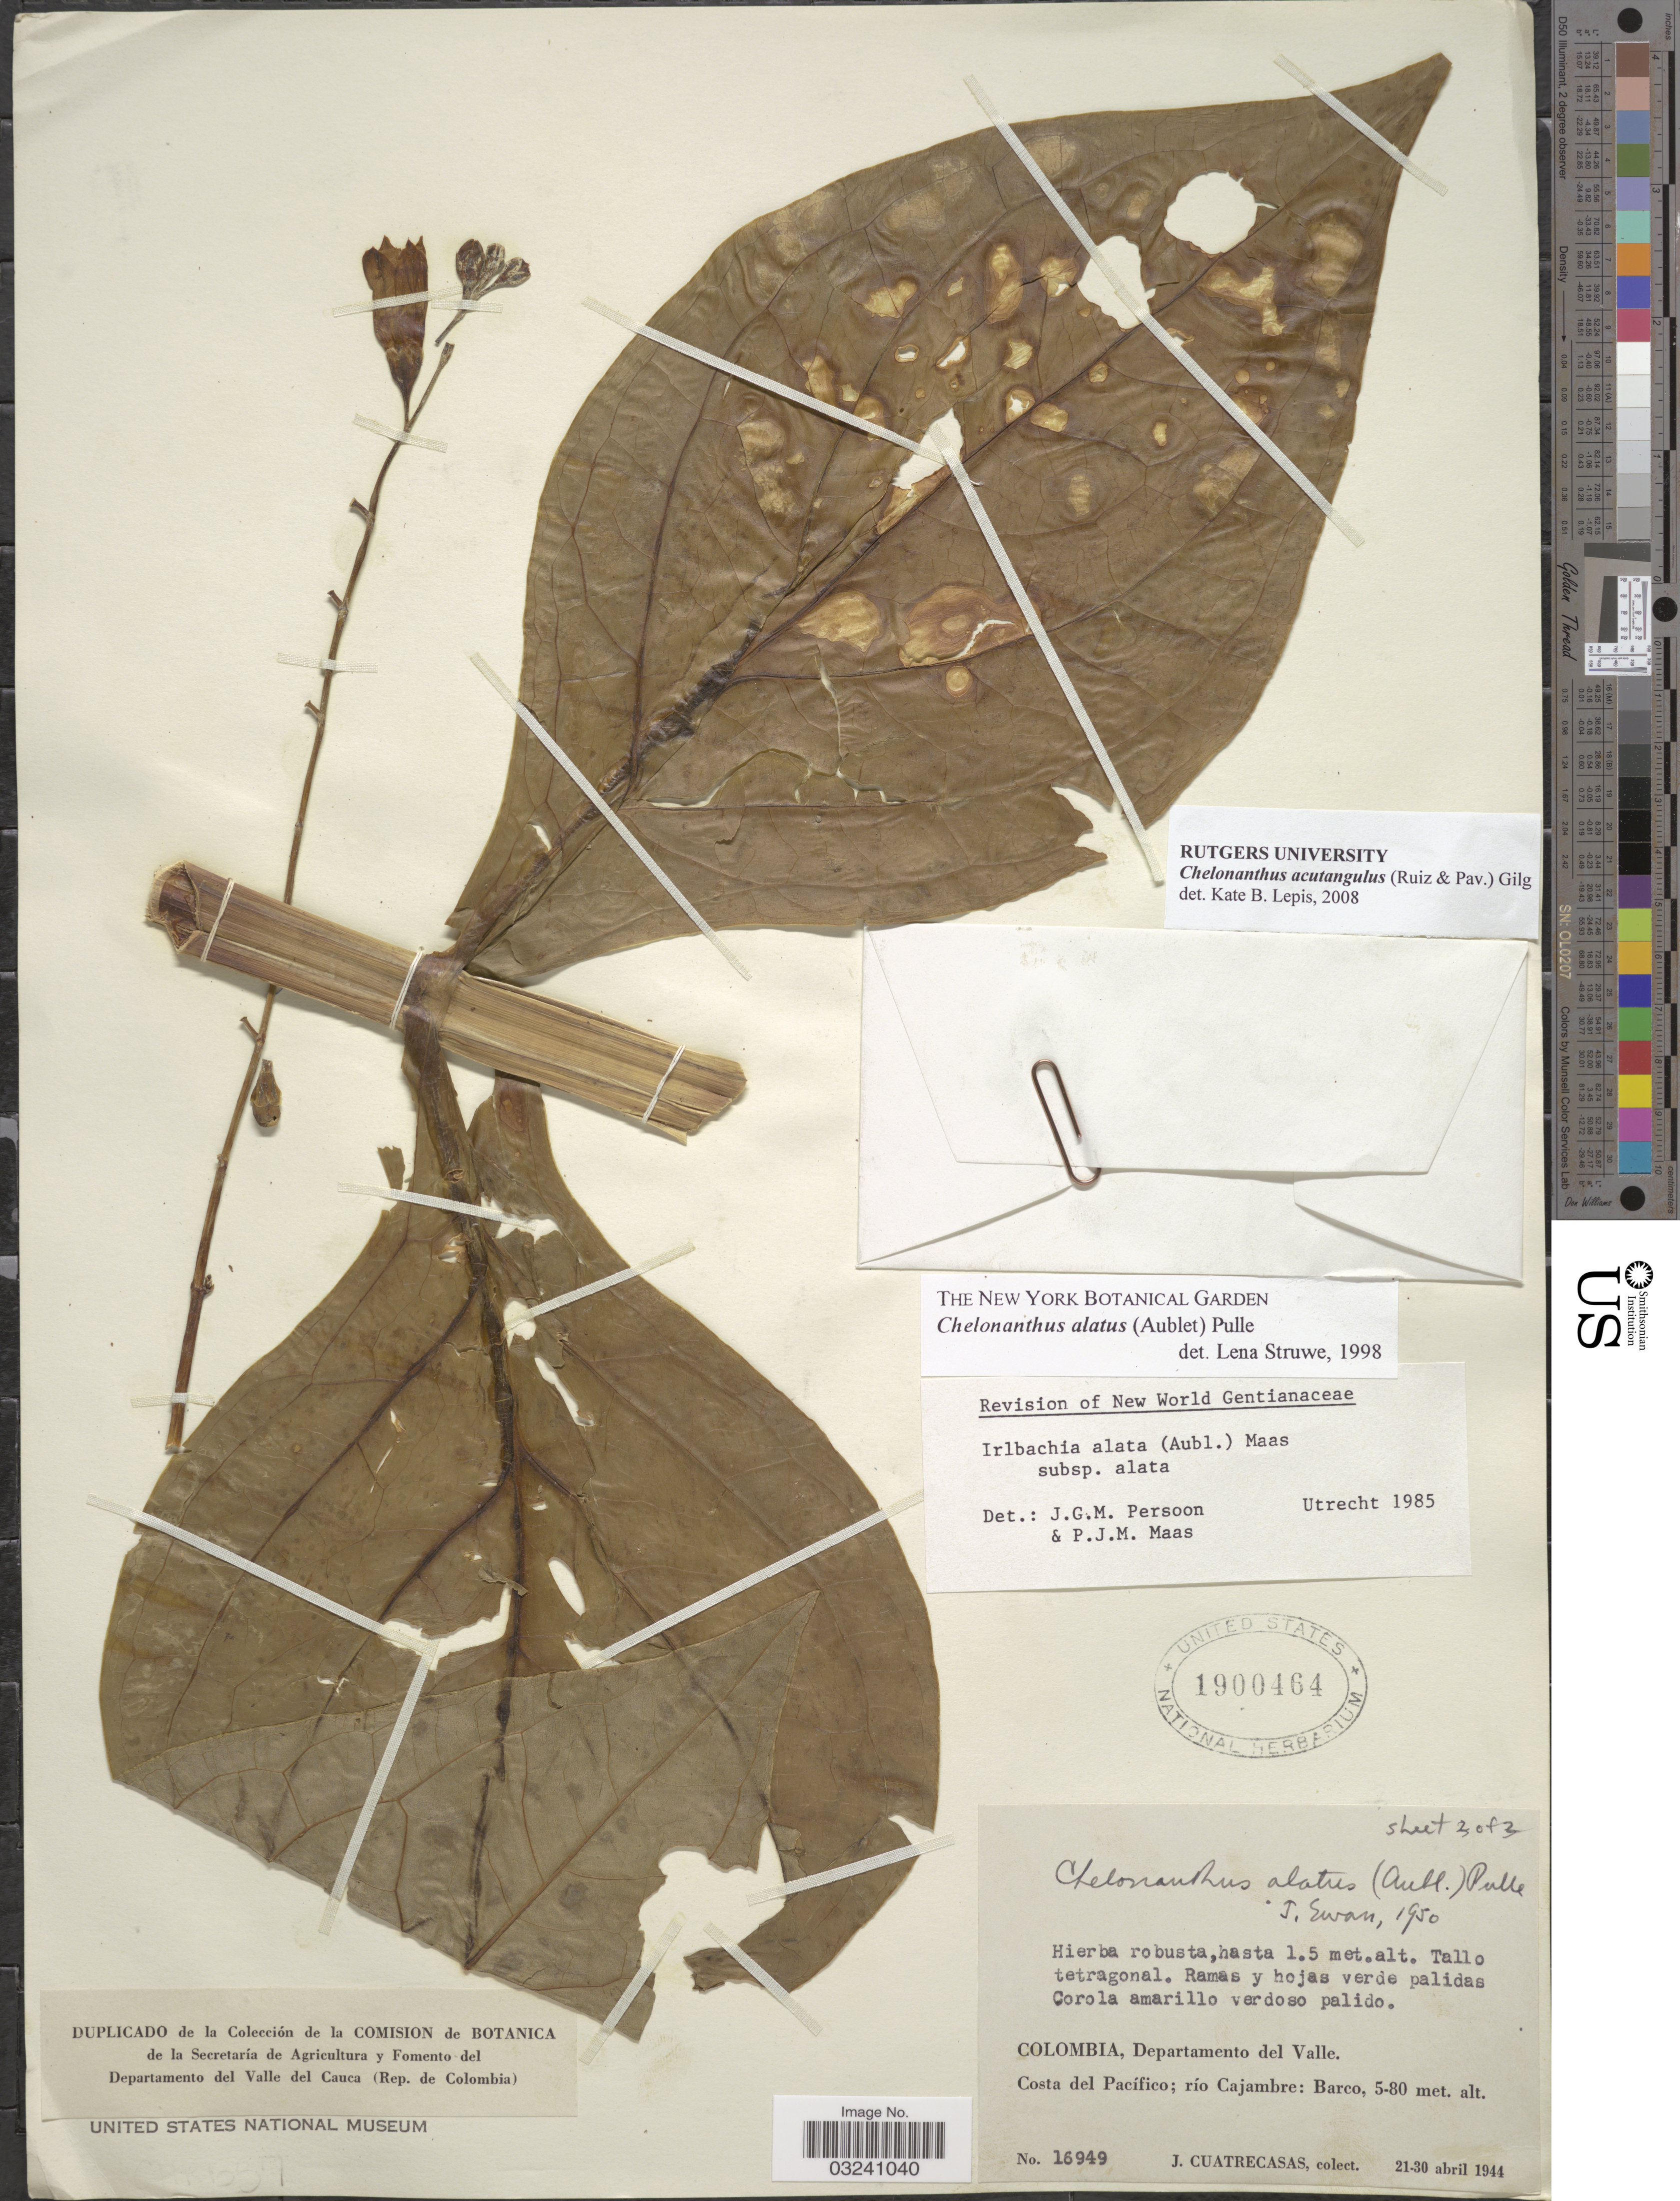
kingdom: Plantae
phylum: Tracheophyta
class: Magnoliopsida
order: Gentianales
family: Gentianaceae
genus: Chelonanthus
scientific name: Chelonanthus acutangulus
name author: (Ruiz & Pav.) Gilg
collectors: J. Cuatrecasas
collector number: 16949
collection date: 1944-04-21/1944-04-30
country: Colombia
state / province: Valle del Cauca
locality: Departamento del Valle. Costa del Pacífico; río Cajambre: Barco.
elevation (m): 5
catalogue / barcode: US 1900464